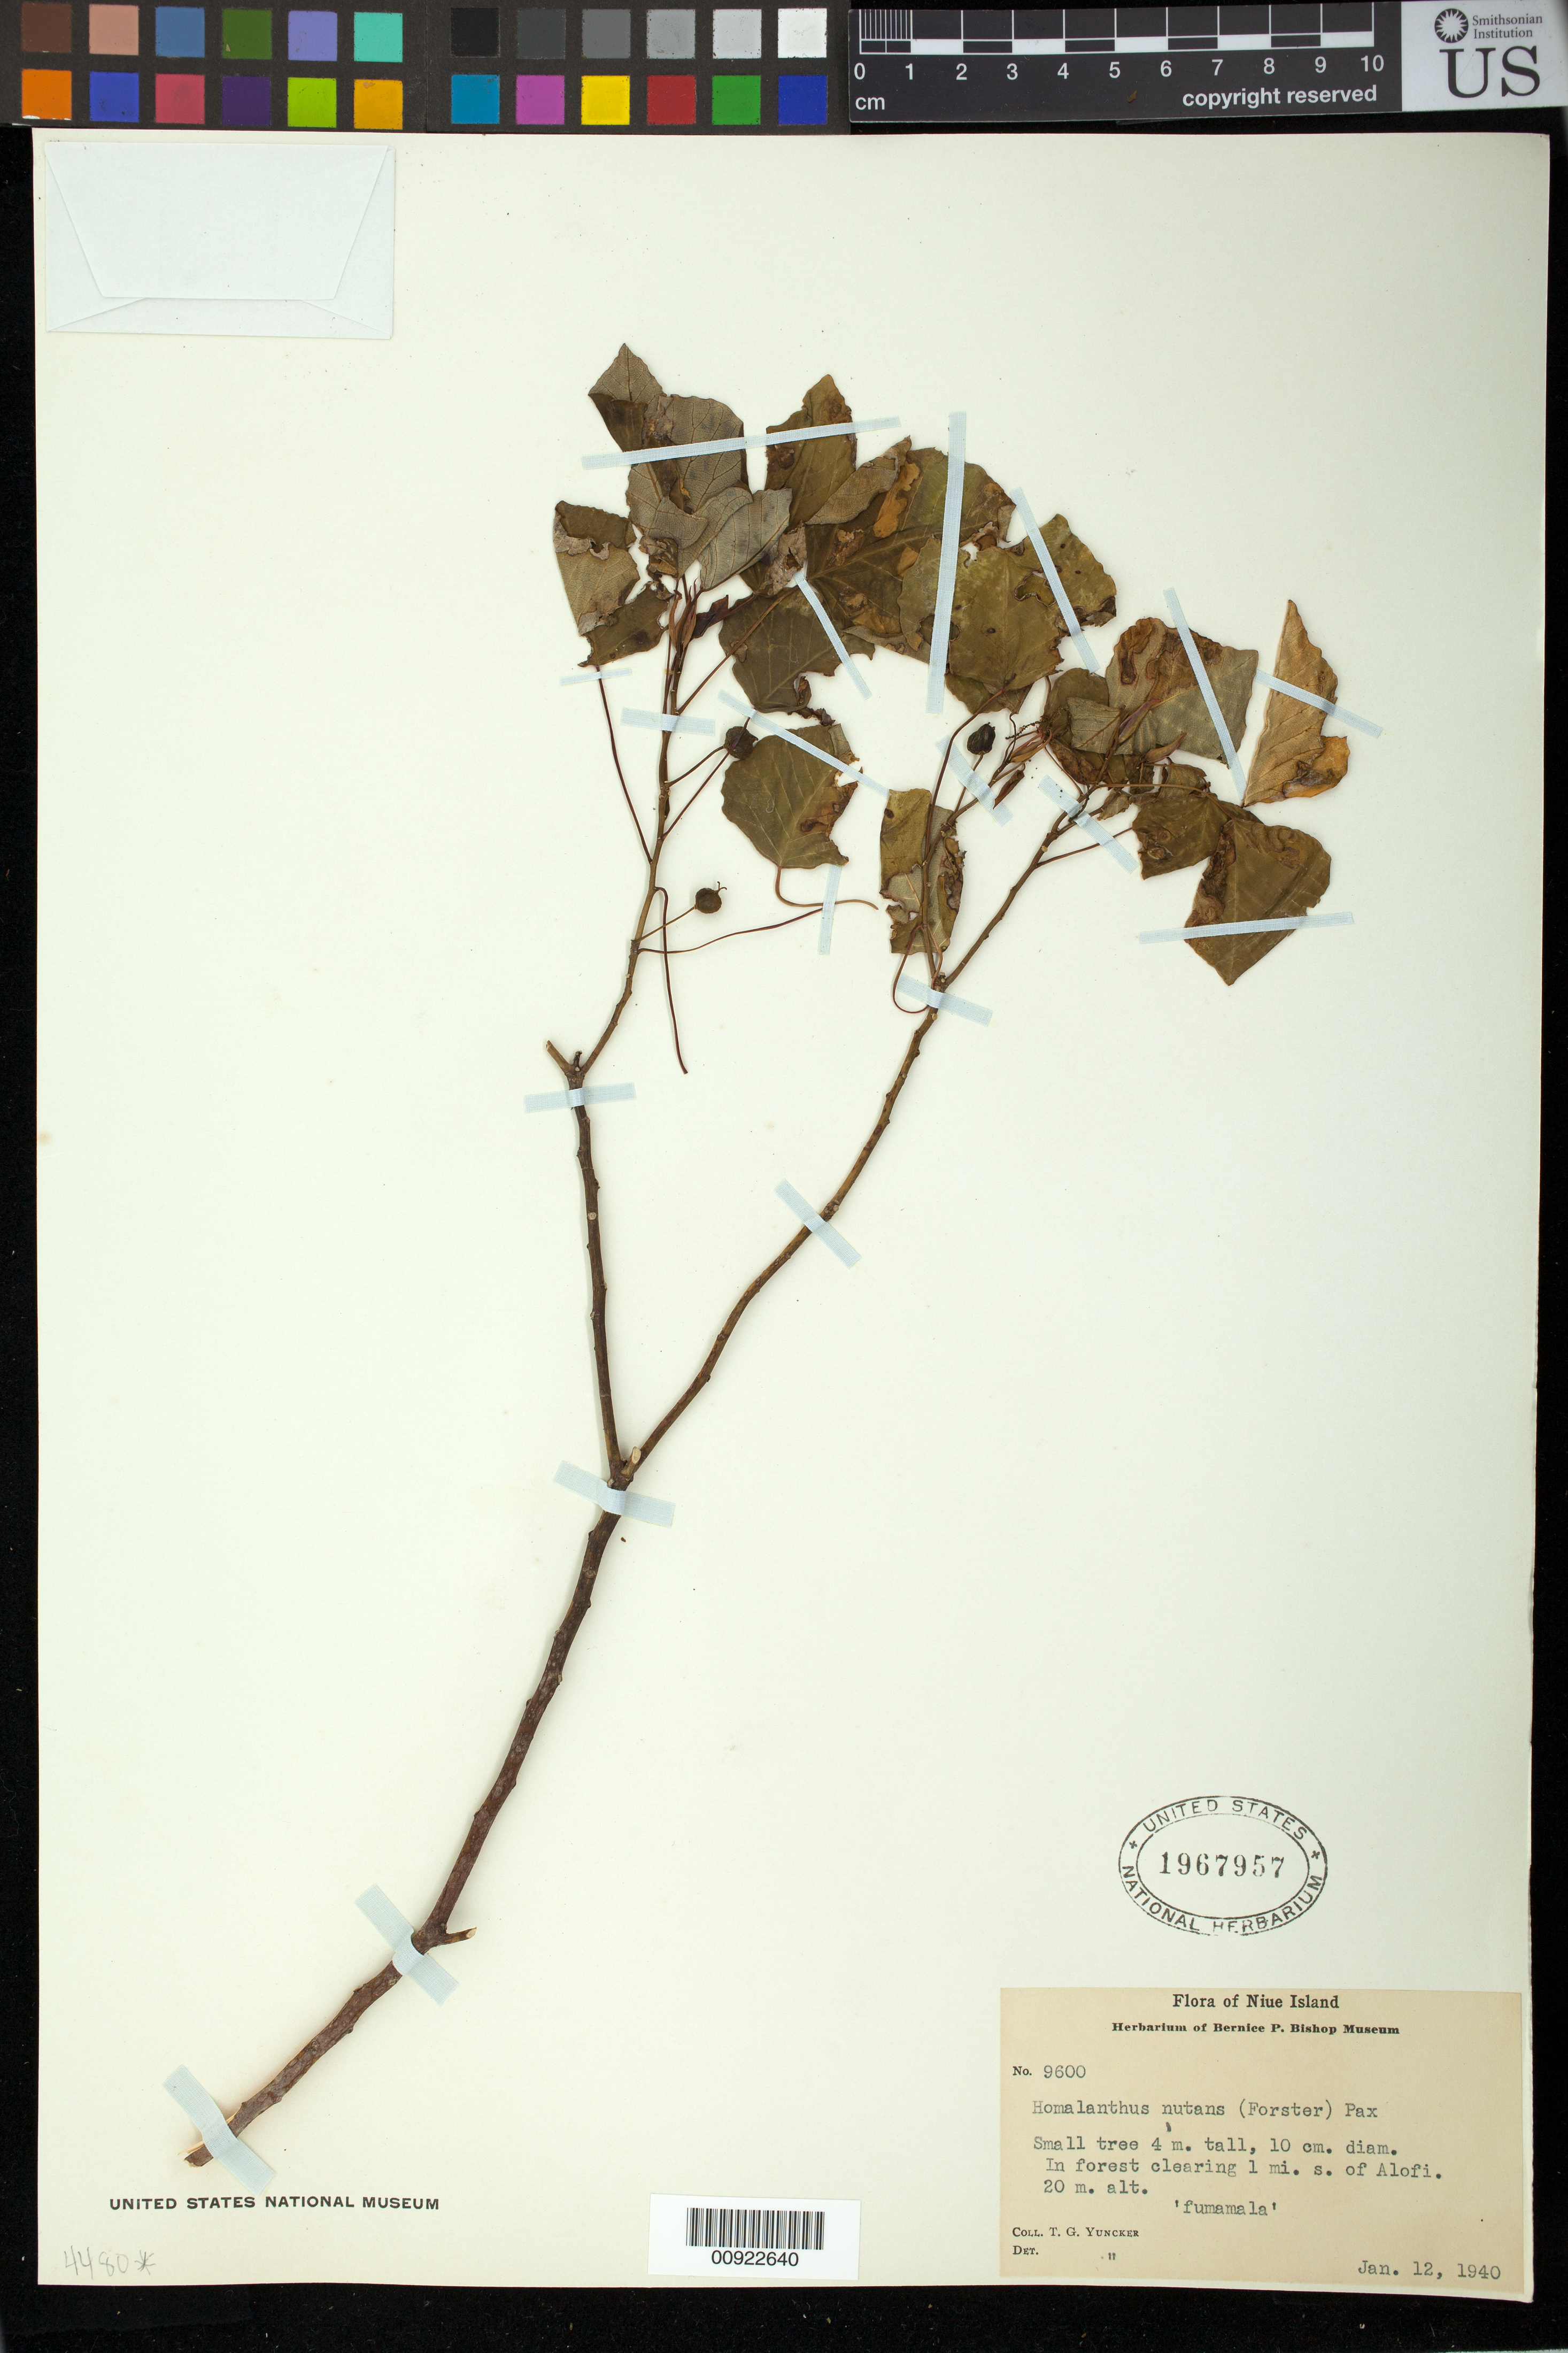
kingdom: Plantae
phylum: Tracheophyta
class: Magnoliopsida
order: Malpighiales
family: Euphorbiaceae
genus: Homalanthus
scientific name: Homalanthus nutans var. major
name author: Pax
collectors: T. G. Yuncker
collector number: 9600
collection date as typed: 12 Jan 1940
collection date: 1940-01-12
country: Niue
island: Niue I.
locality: In forest clearing 1 mi. s. of Alofi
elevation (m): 20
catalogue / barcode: US 1967957